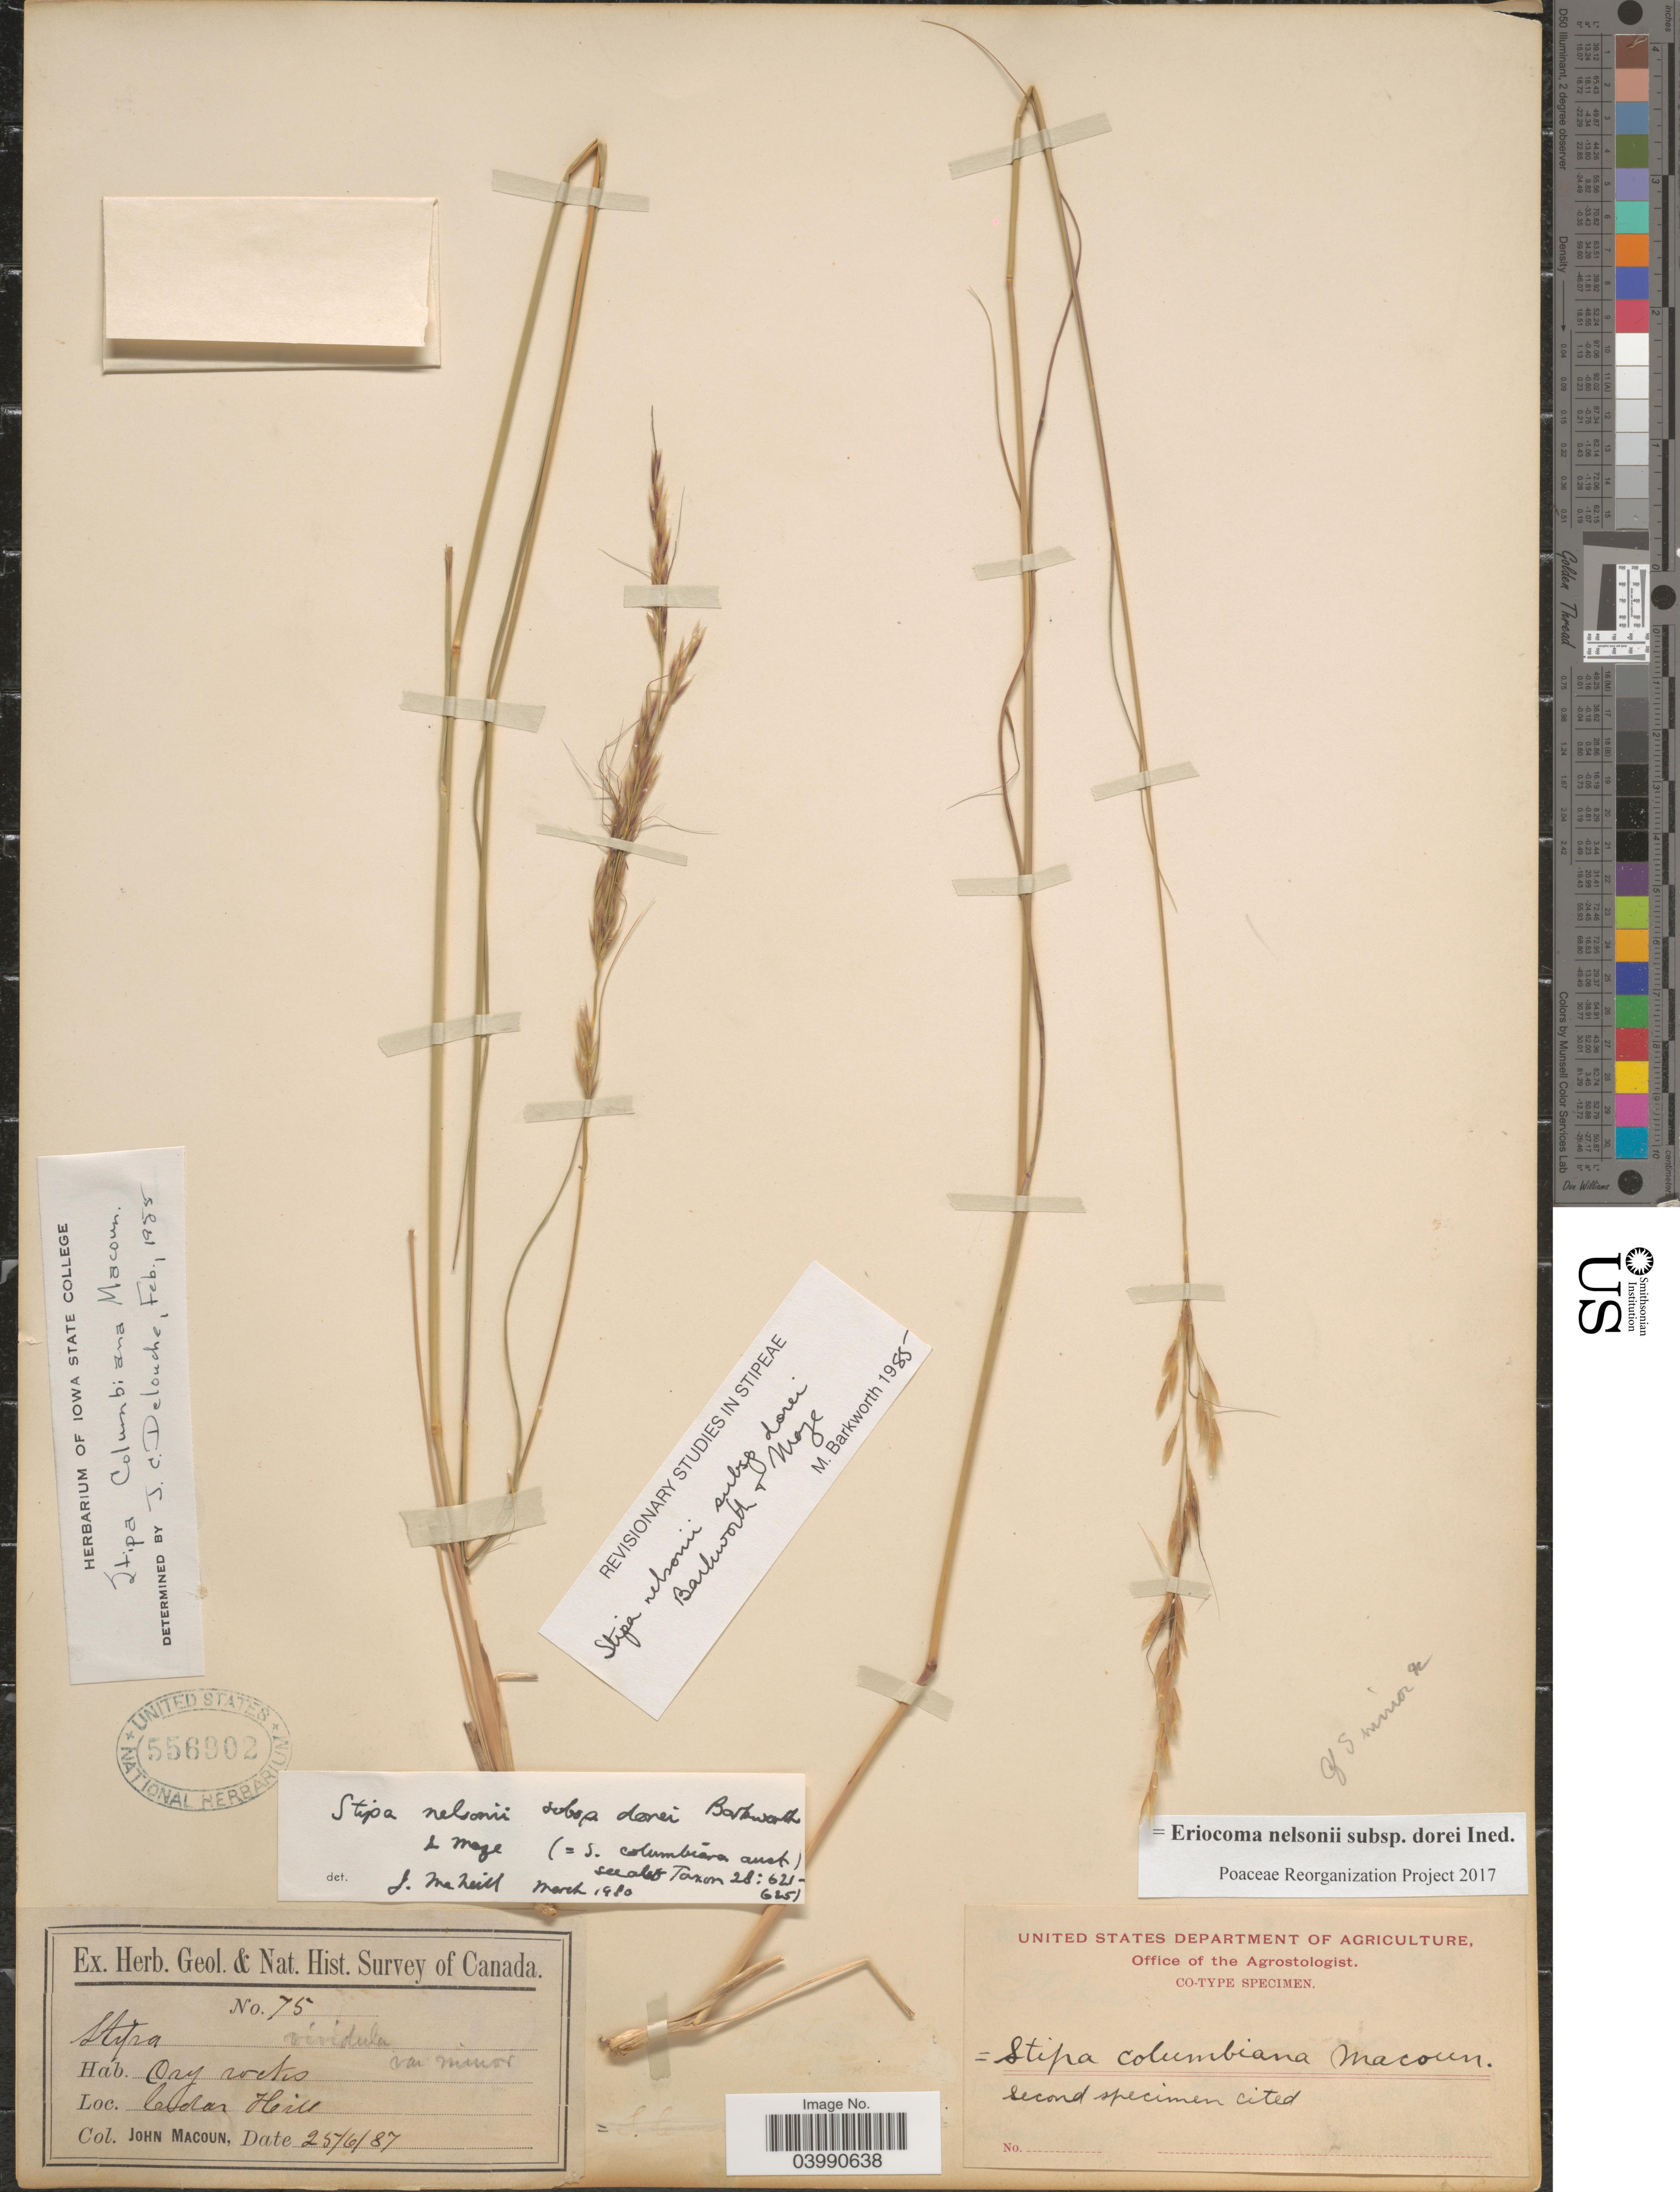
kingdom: Plantae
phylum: Tracheophyta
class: Liliopsida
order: Poales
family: Poaceae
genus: Eriocoma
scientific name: Eriocoma nelsonii subsp. dorei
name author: (Barkworth & J. Maze) Romasch.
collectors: J. Macoun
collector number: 75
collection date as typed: Transcribed d/m/y: 25/6/87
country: Canada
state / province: British Columbia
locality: Cedar Hill.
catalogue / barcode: US 556902